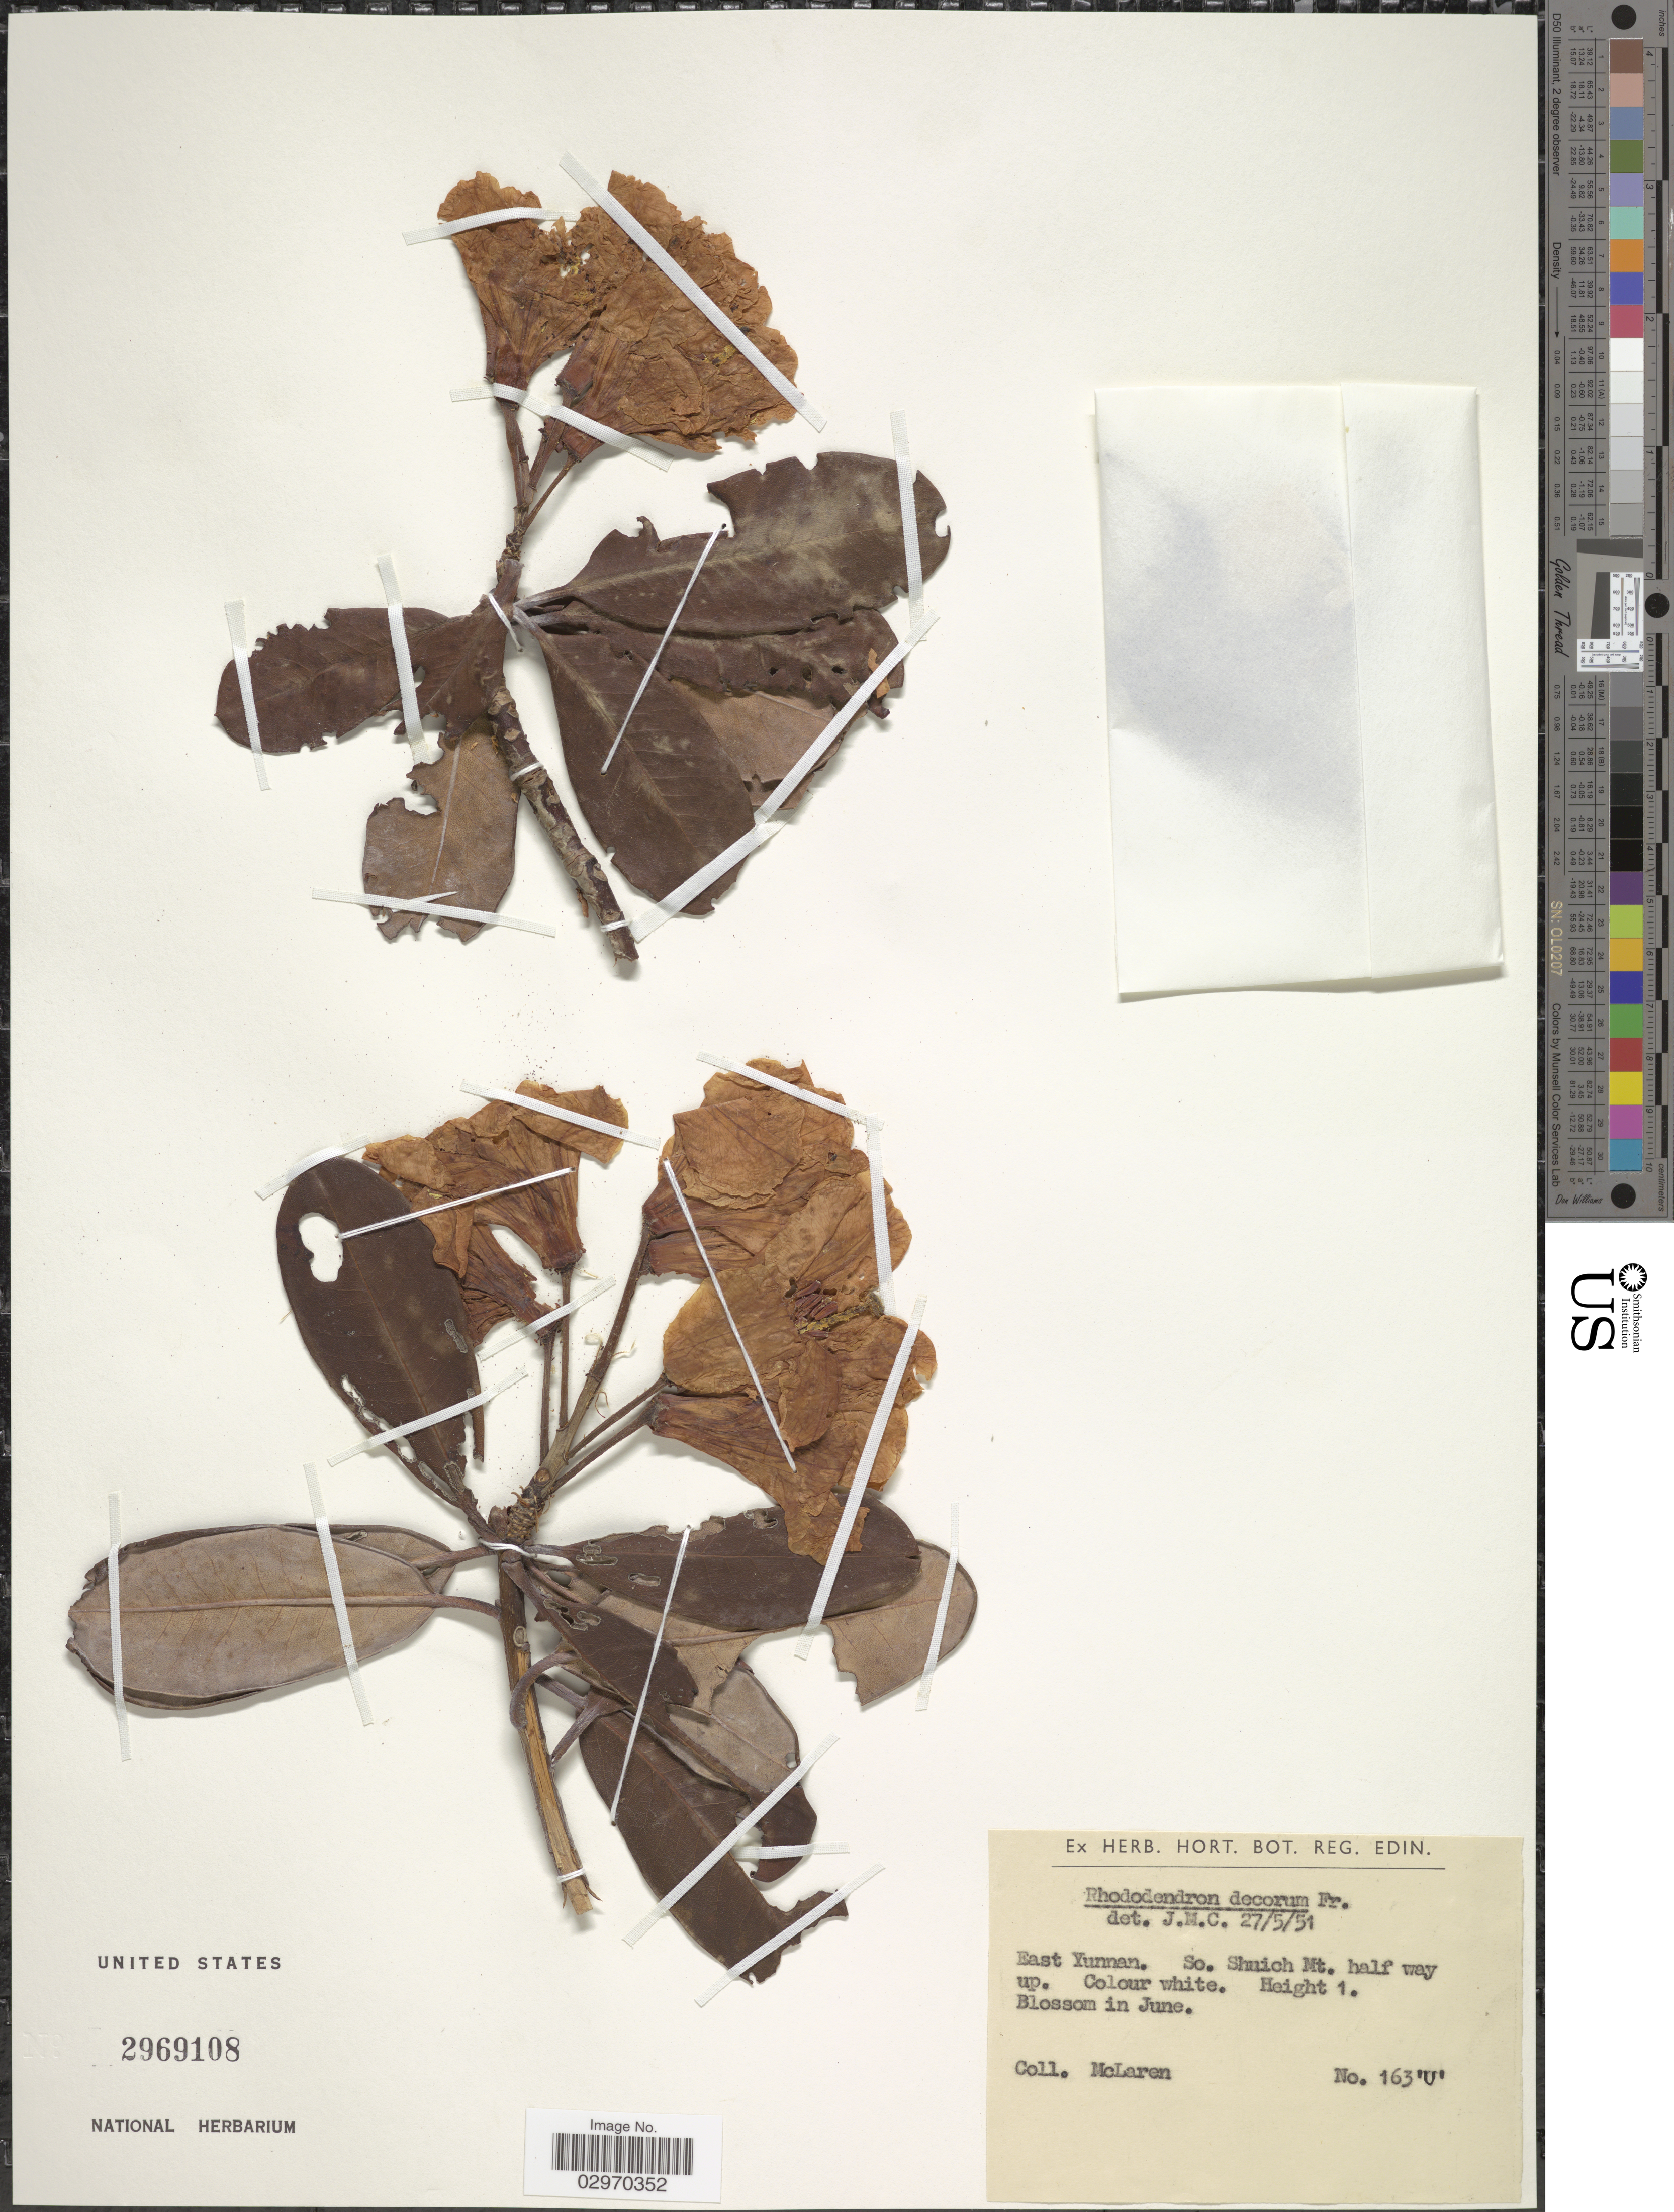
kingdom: Plantae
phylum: Tracheophyta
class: Magnoliopsida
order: Ericales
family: Ericaceae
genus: Rhododendron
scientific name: Rhododendron decorum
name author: Franch.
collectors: McLaren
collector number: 163'U'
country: China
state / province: Yunnan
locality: East Yunnan. So. Shuich Mt.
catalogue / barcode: US 2969108